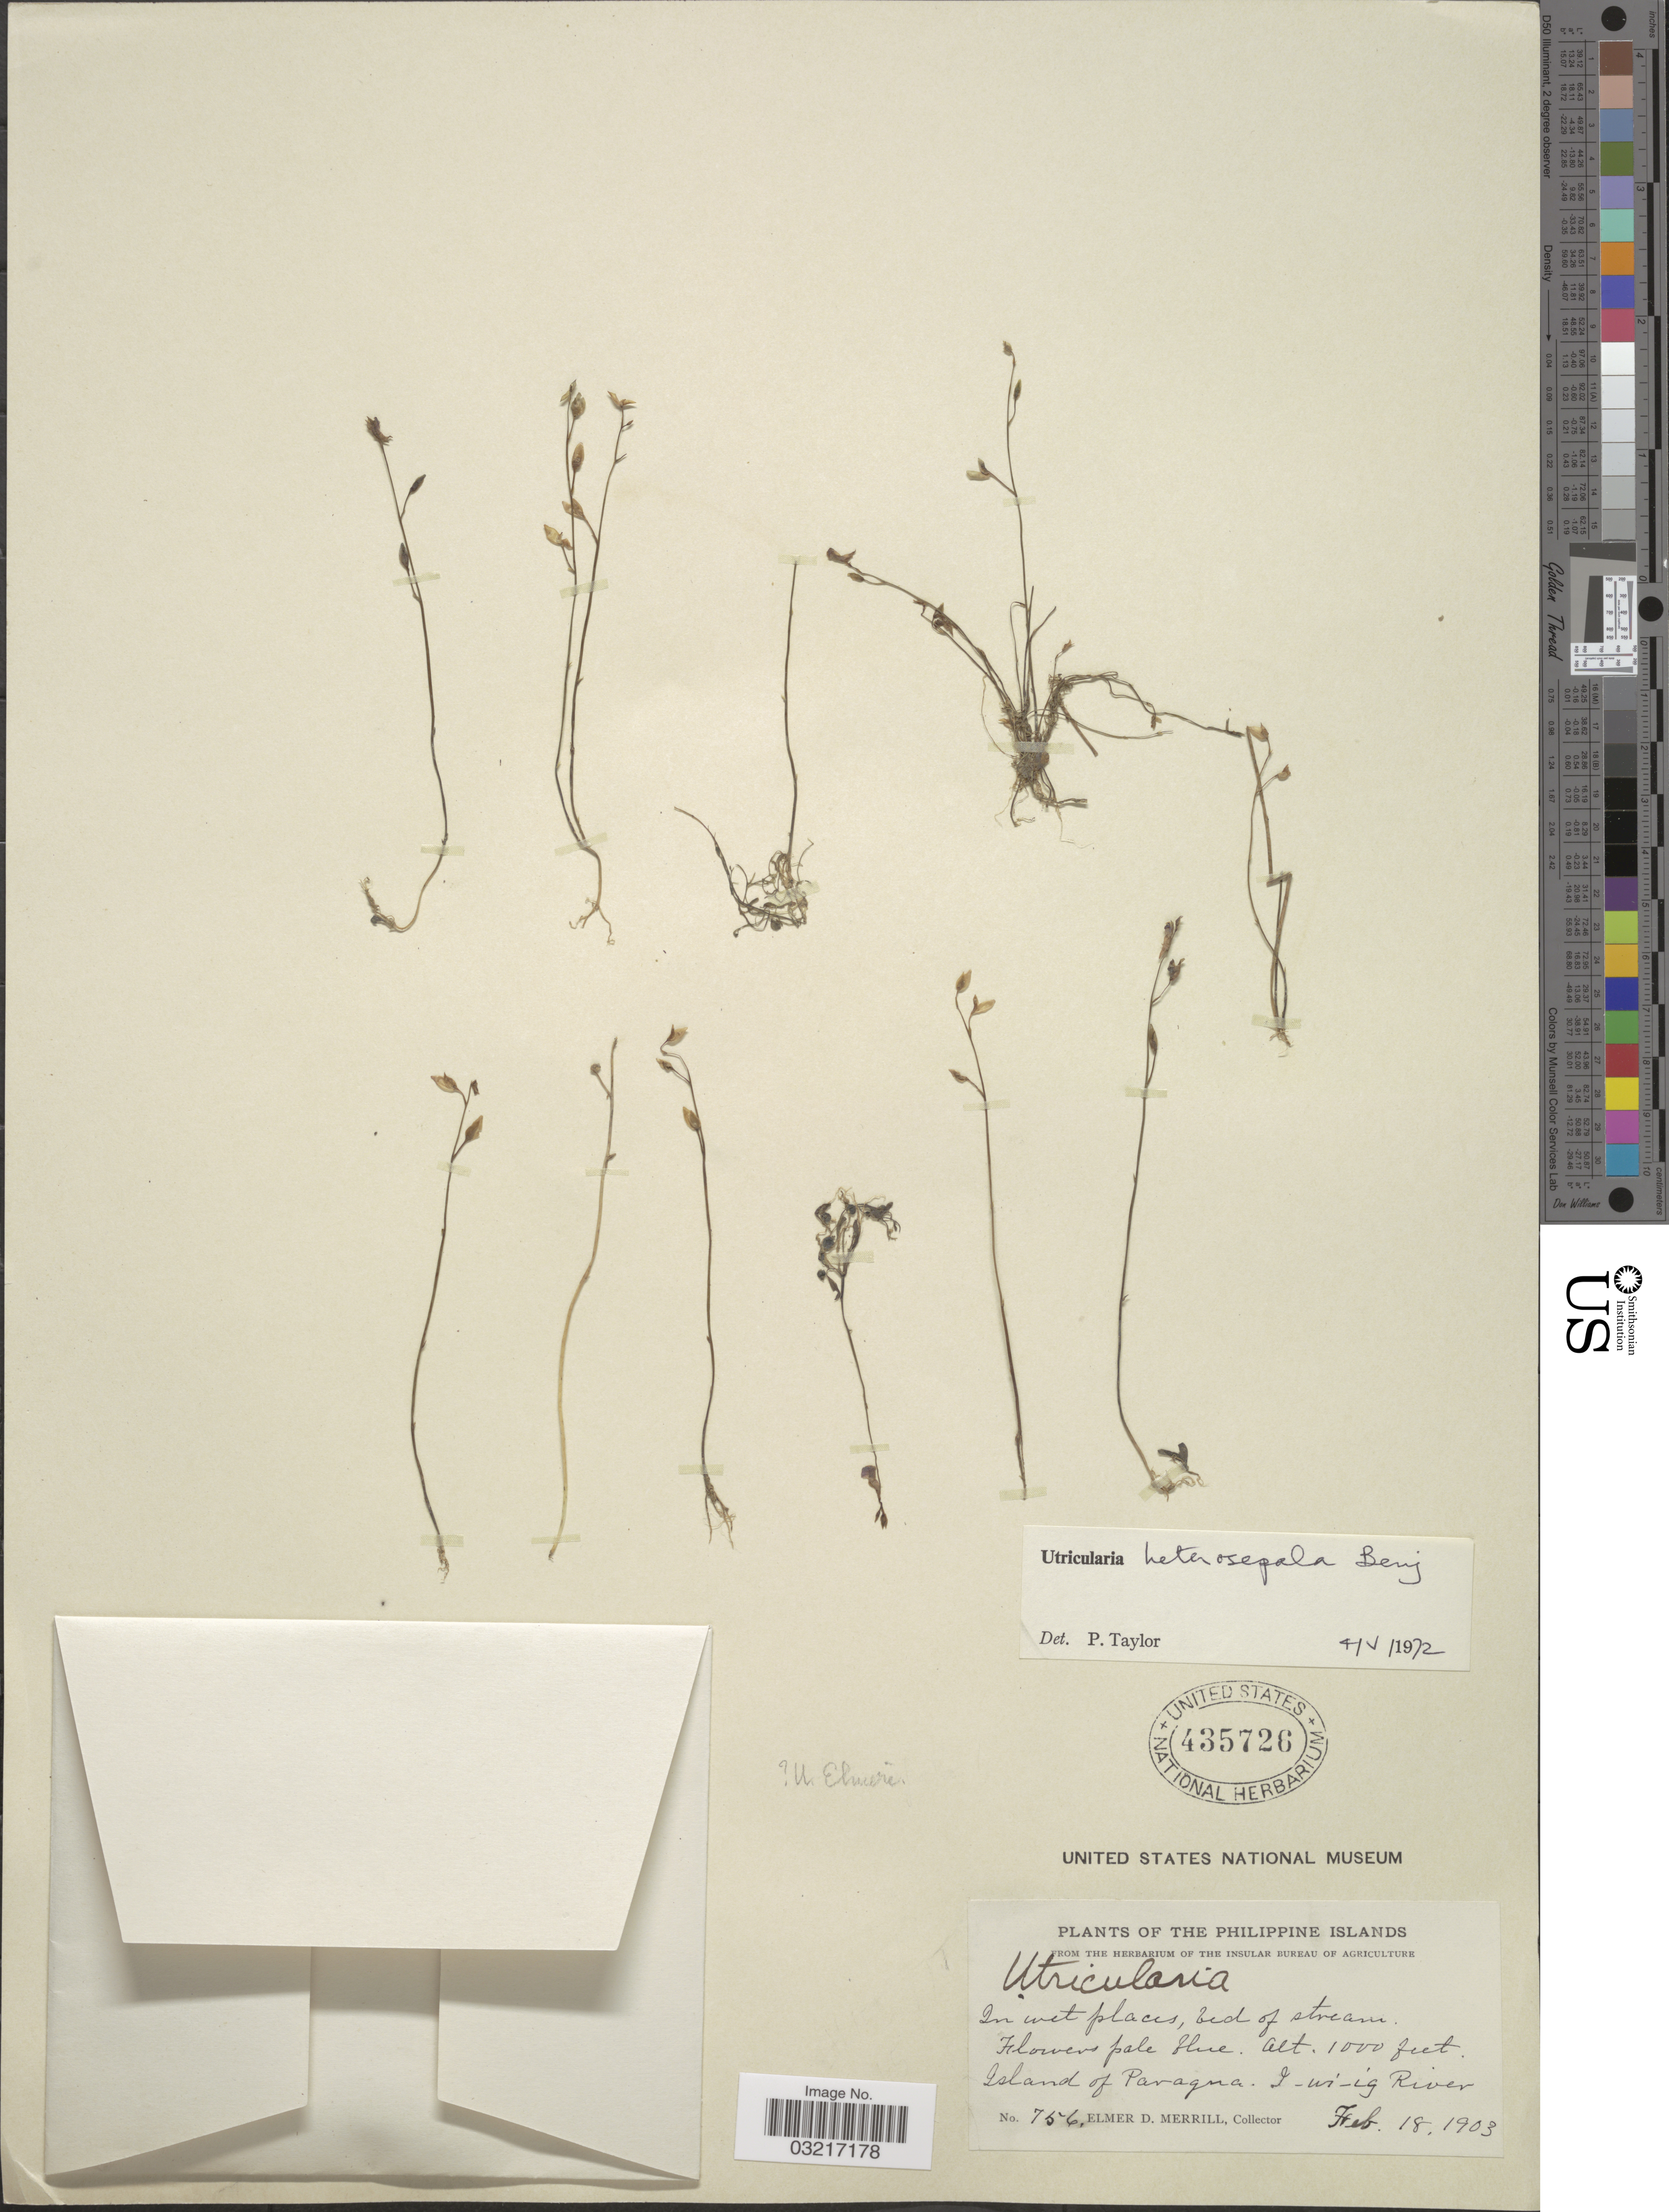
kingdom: Plantae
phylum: Tracheophyta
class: Magnoliopsida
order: Lamiales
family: Lentibulariaceae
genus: Utricularia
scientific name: Utricularia heterosepala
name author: Benj.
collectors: E. D. Merrill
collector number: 756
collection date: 1903-02-18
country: Philippines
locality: The Philippine Islands. Island of Paragua. I-wi-ig River.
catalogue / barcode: US 435726